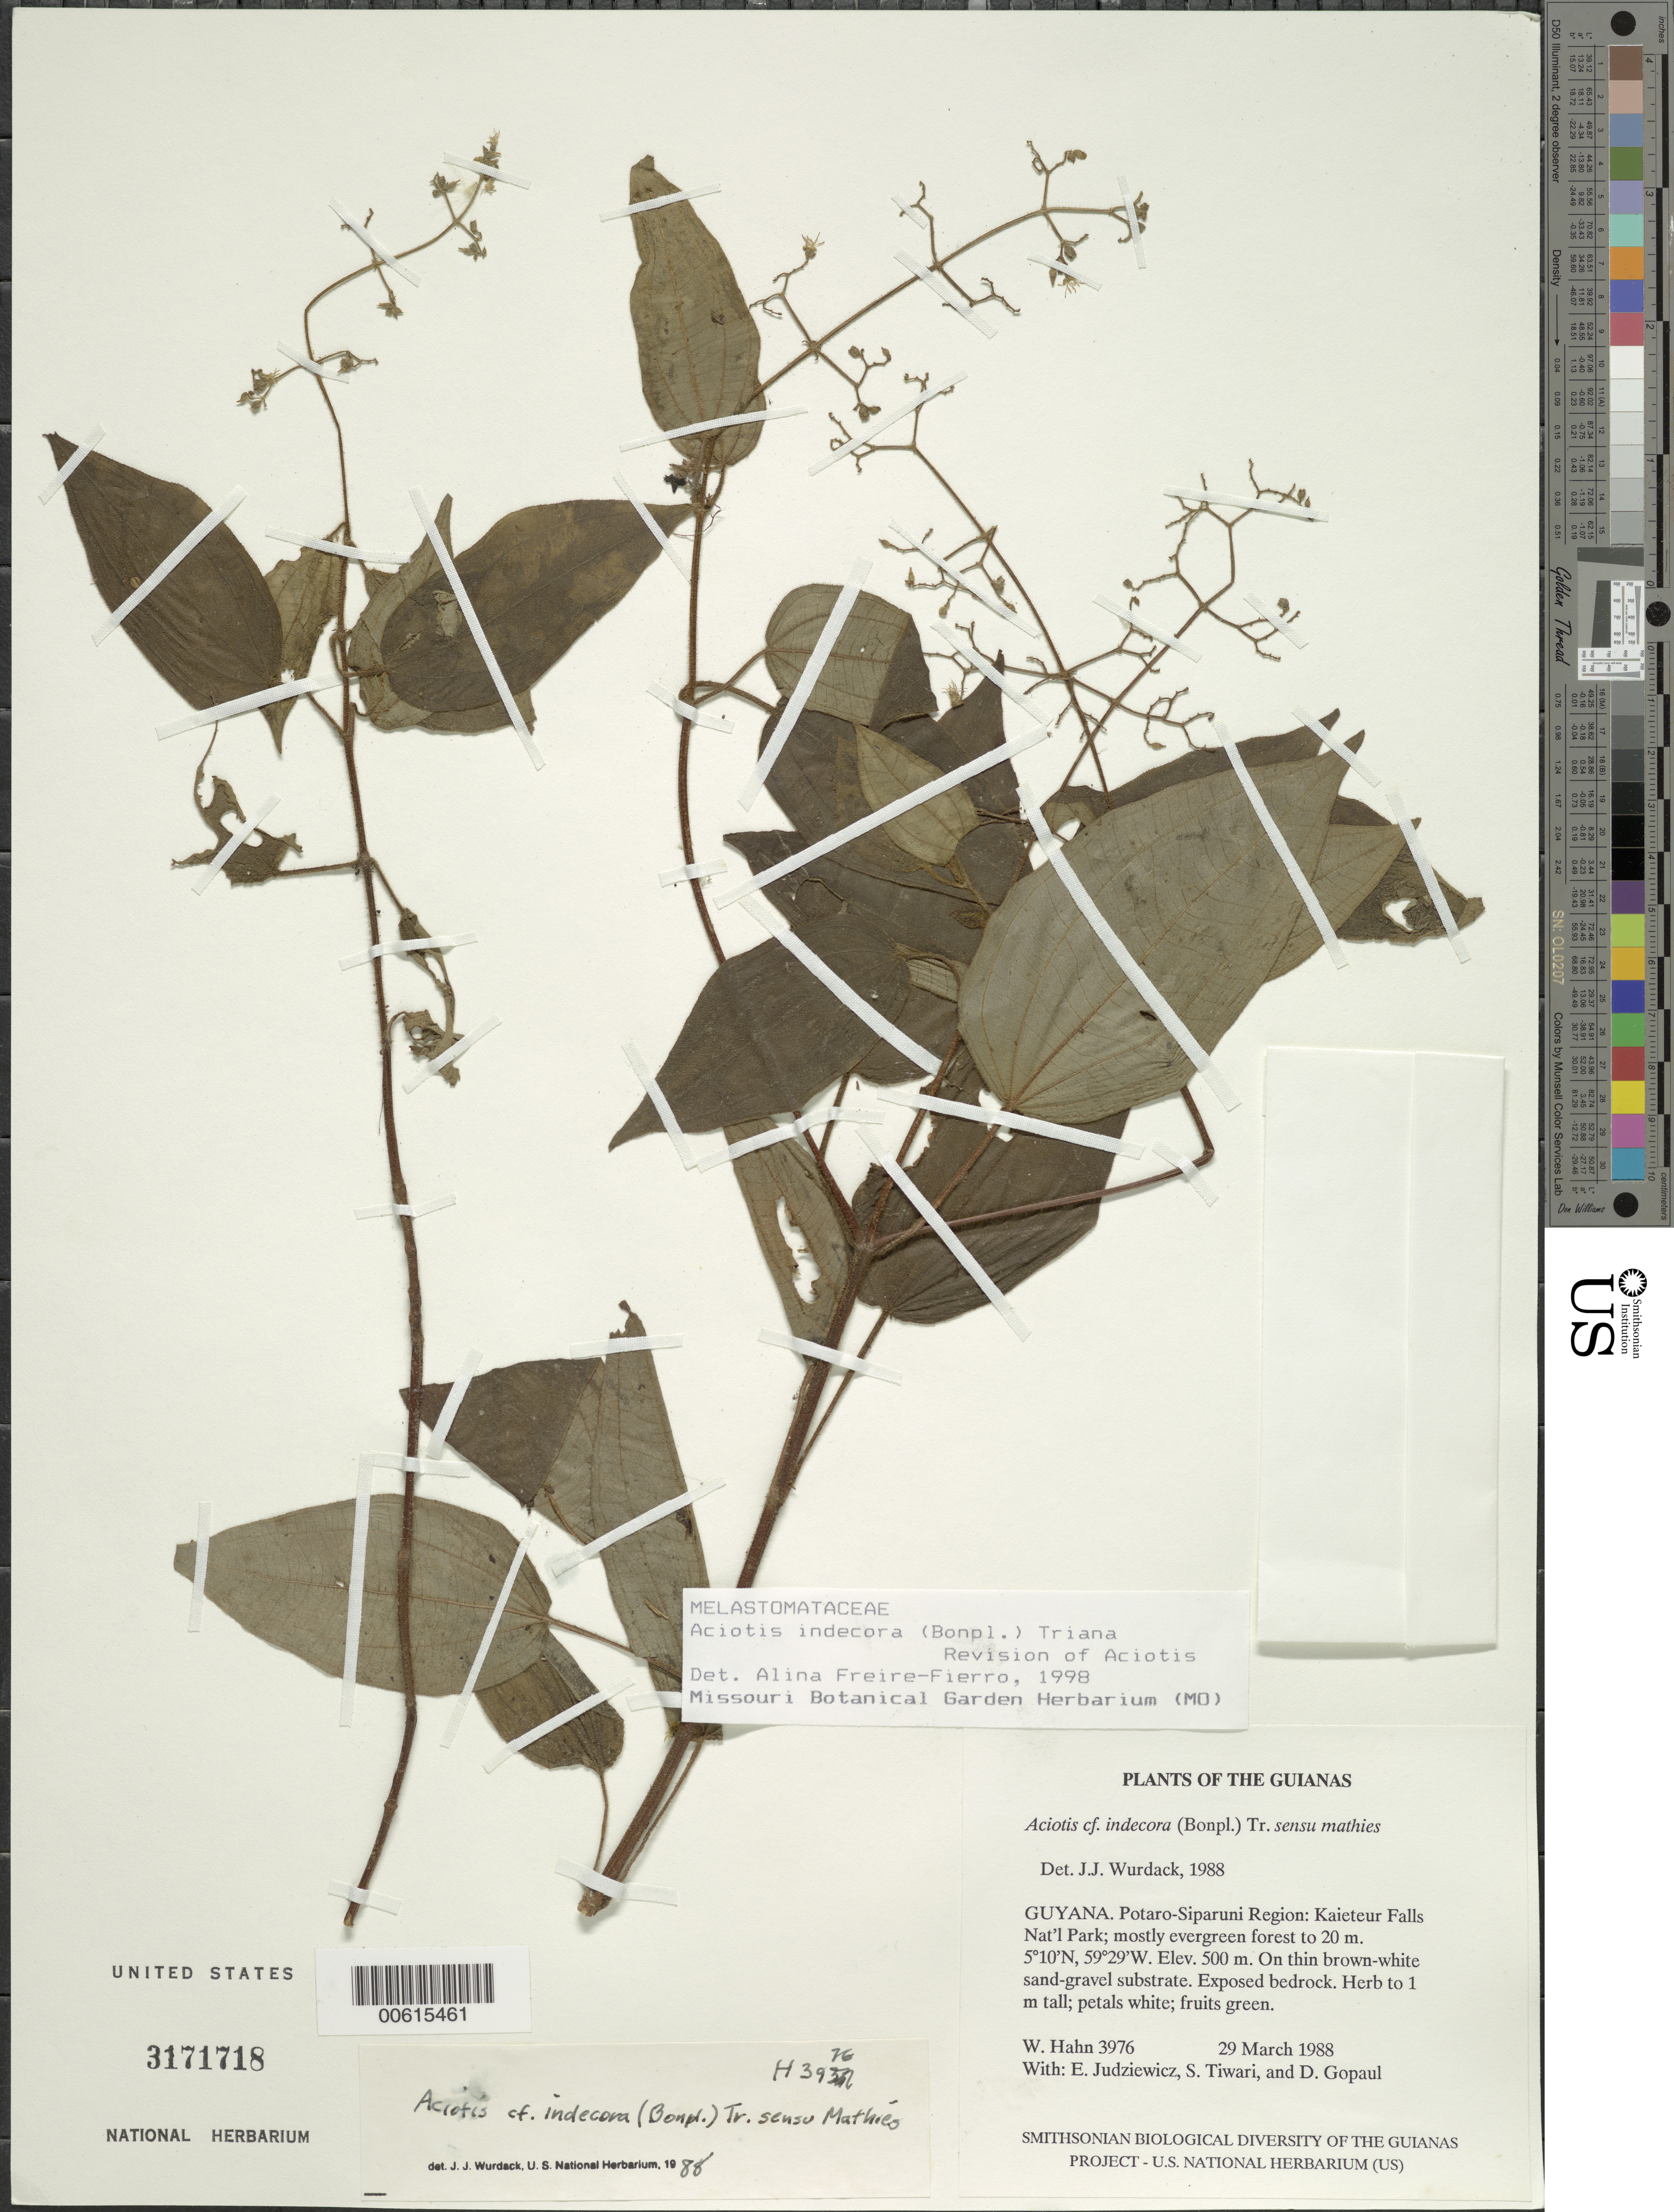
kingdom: Plantae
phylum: Tracheophyta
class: Magnoliopsida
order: Myrtales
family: Melastomataceae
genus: Aciotis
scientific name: Aciotis indecora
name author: (Bonpl.) Triana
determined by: Freire-Fierro, A.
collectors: W. Hahn, E. J. Judziewicz, S. Tiwari & D. Gopaul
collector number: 3976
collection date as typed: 29 March 1988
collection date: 1988-03-29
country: Guyana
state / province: Potaro-Siparuni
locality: Kaieteur Falls National Park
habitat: Mostly evergreen forest to 20 m on thin brown-white sand-gravel substrate. Exposed bedrock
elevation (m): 500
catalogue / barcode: US 3171718